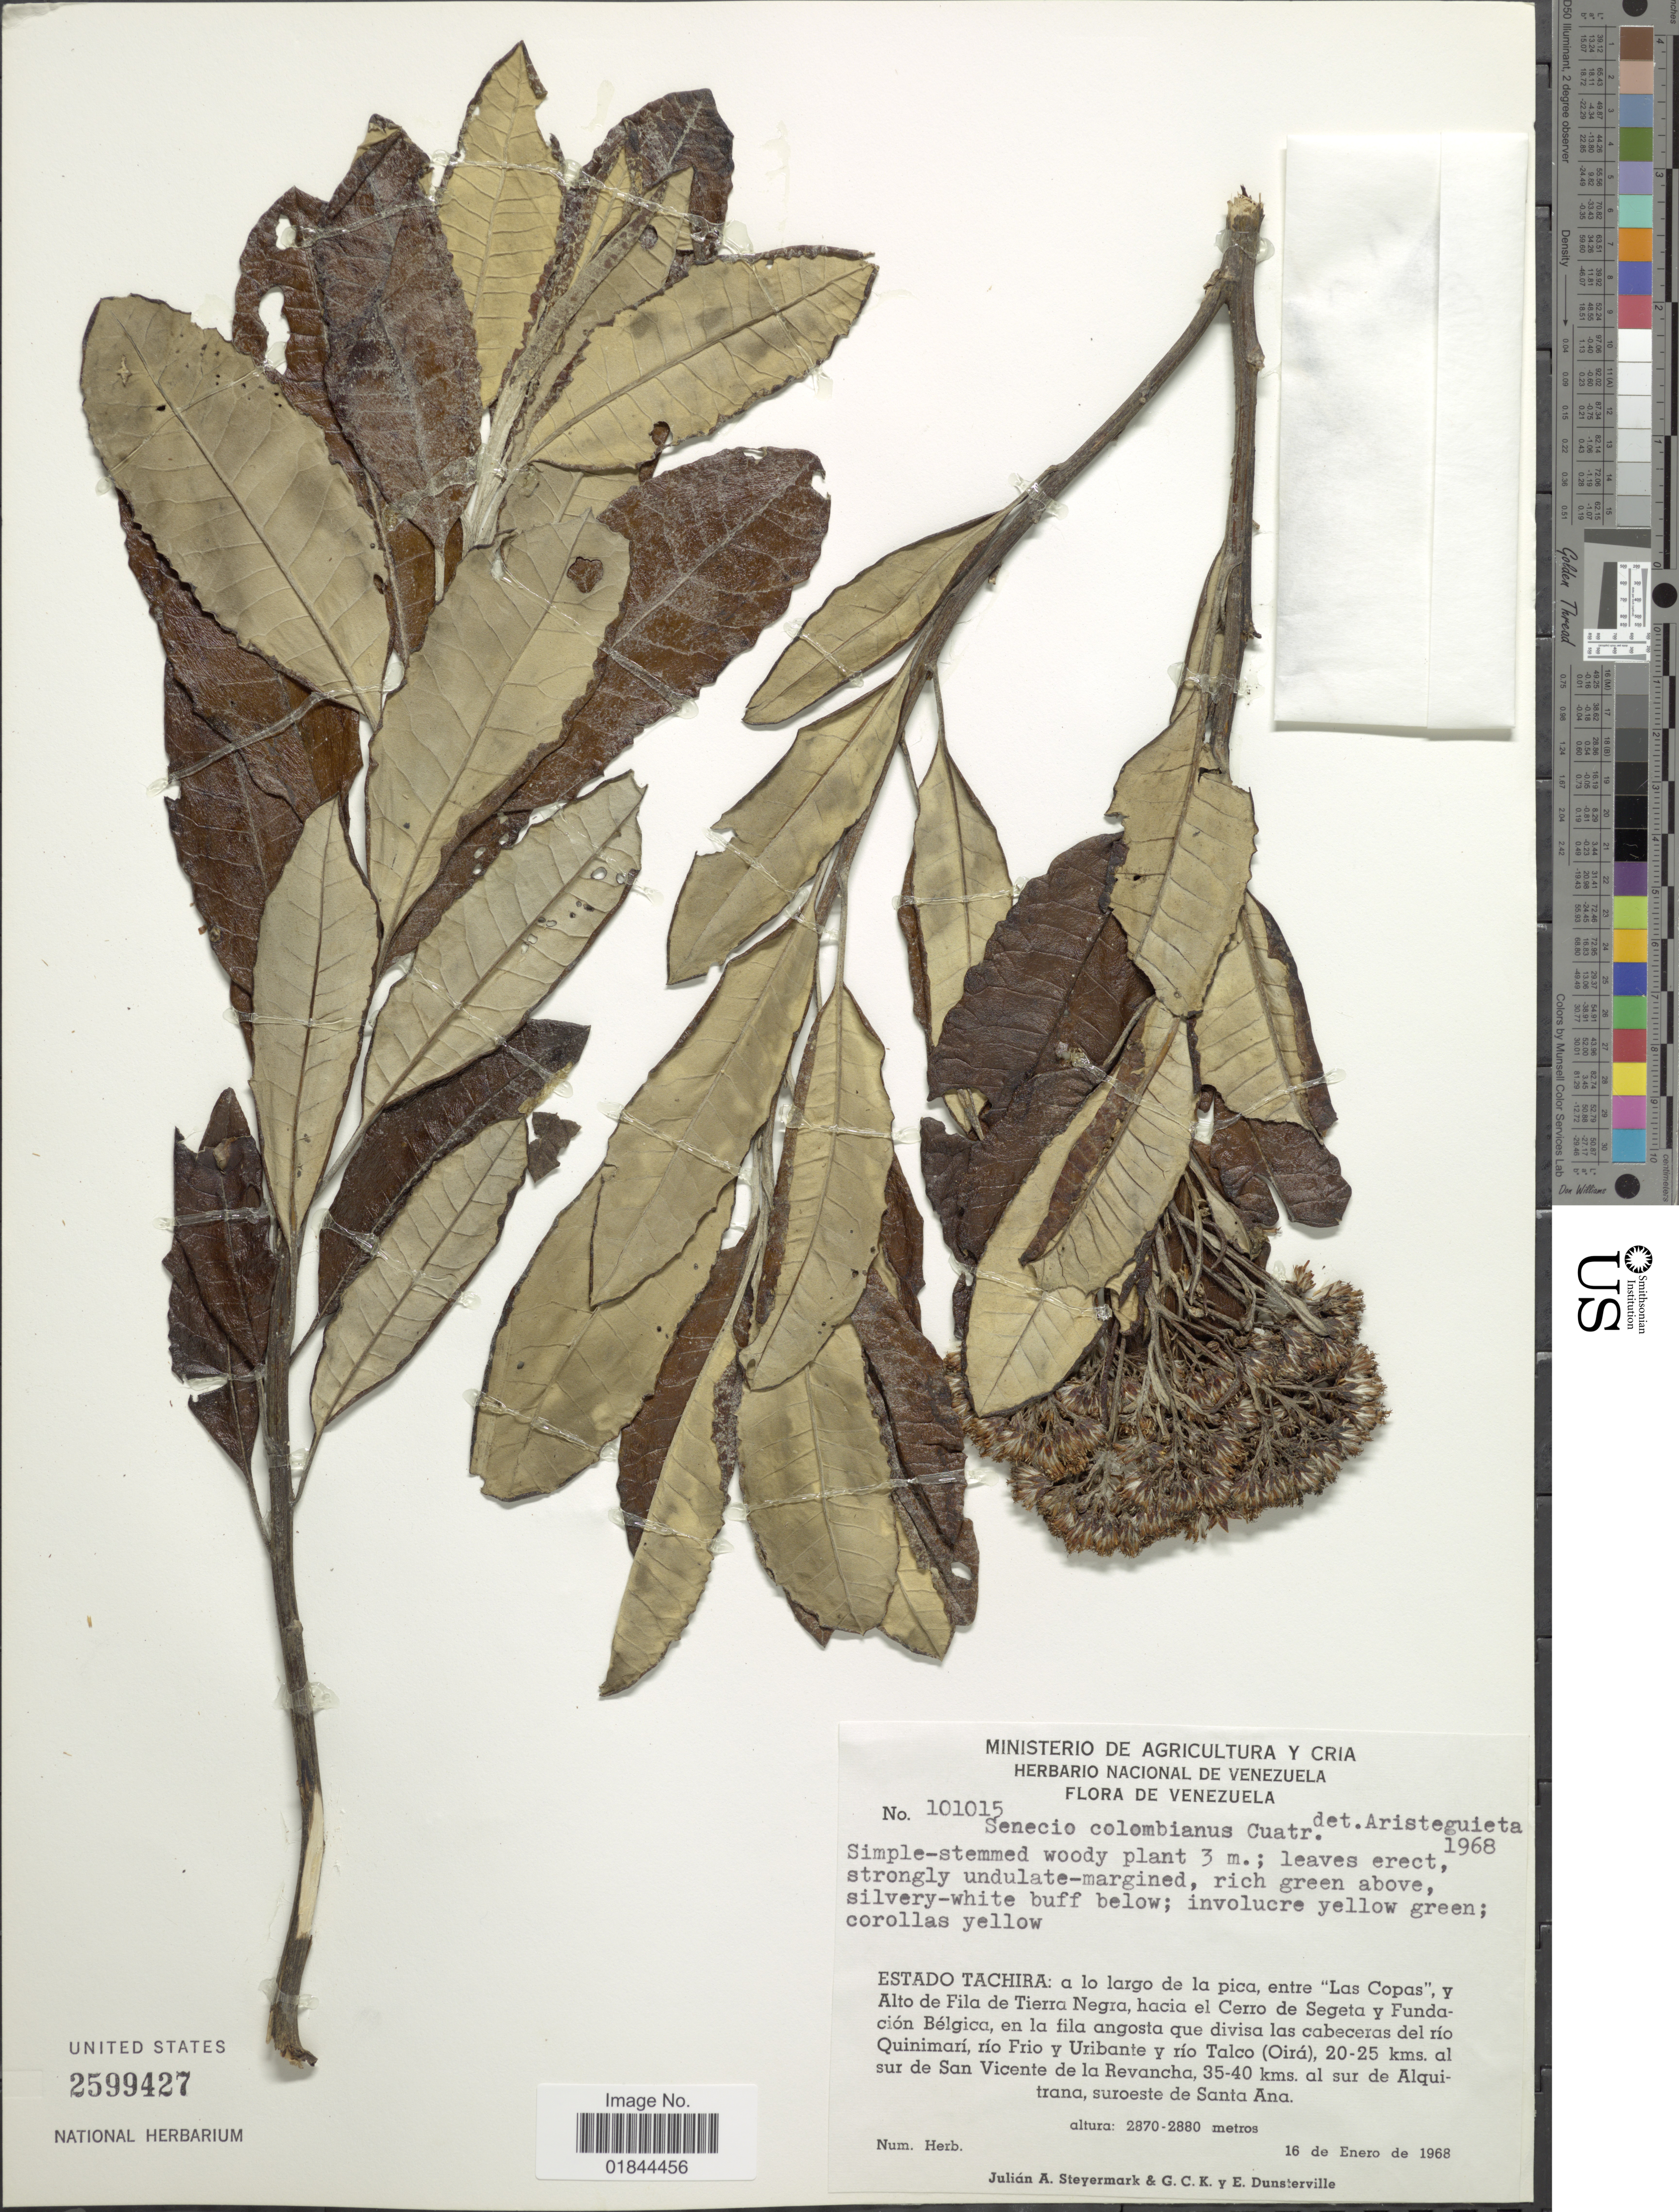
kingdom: Plantae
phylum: Tracheophyta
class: Magnoliopsida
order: Asterales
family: Asteraceae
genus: Pentacalia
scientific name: Pentacalia colombiana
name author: (Cuatrec.) Cuatrec.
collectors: J. Steyermark, G. C. K. Dunsterville & E. Dunsterville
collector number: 101015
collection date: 1968-01-16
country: Venezuela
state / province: Tachira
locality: A lo largo de la pica, entre 'Las Copas', y Alto de Fila de Tierra Negra, hacia el Cerro de Segeta y Fundación Bélgica, en la fila angosta que divisa las cabeceras del río Quinimarí, río Frio y Uribante y río Talco (Oirá), 20-25 kms al sur de San Vicente de la Revancha, 35-40 kms al sur de Alquitrana, suroeste de Santa Ana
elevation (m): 2870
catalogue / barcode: US 2599427